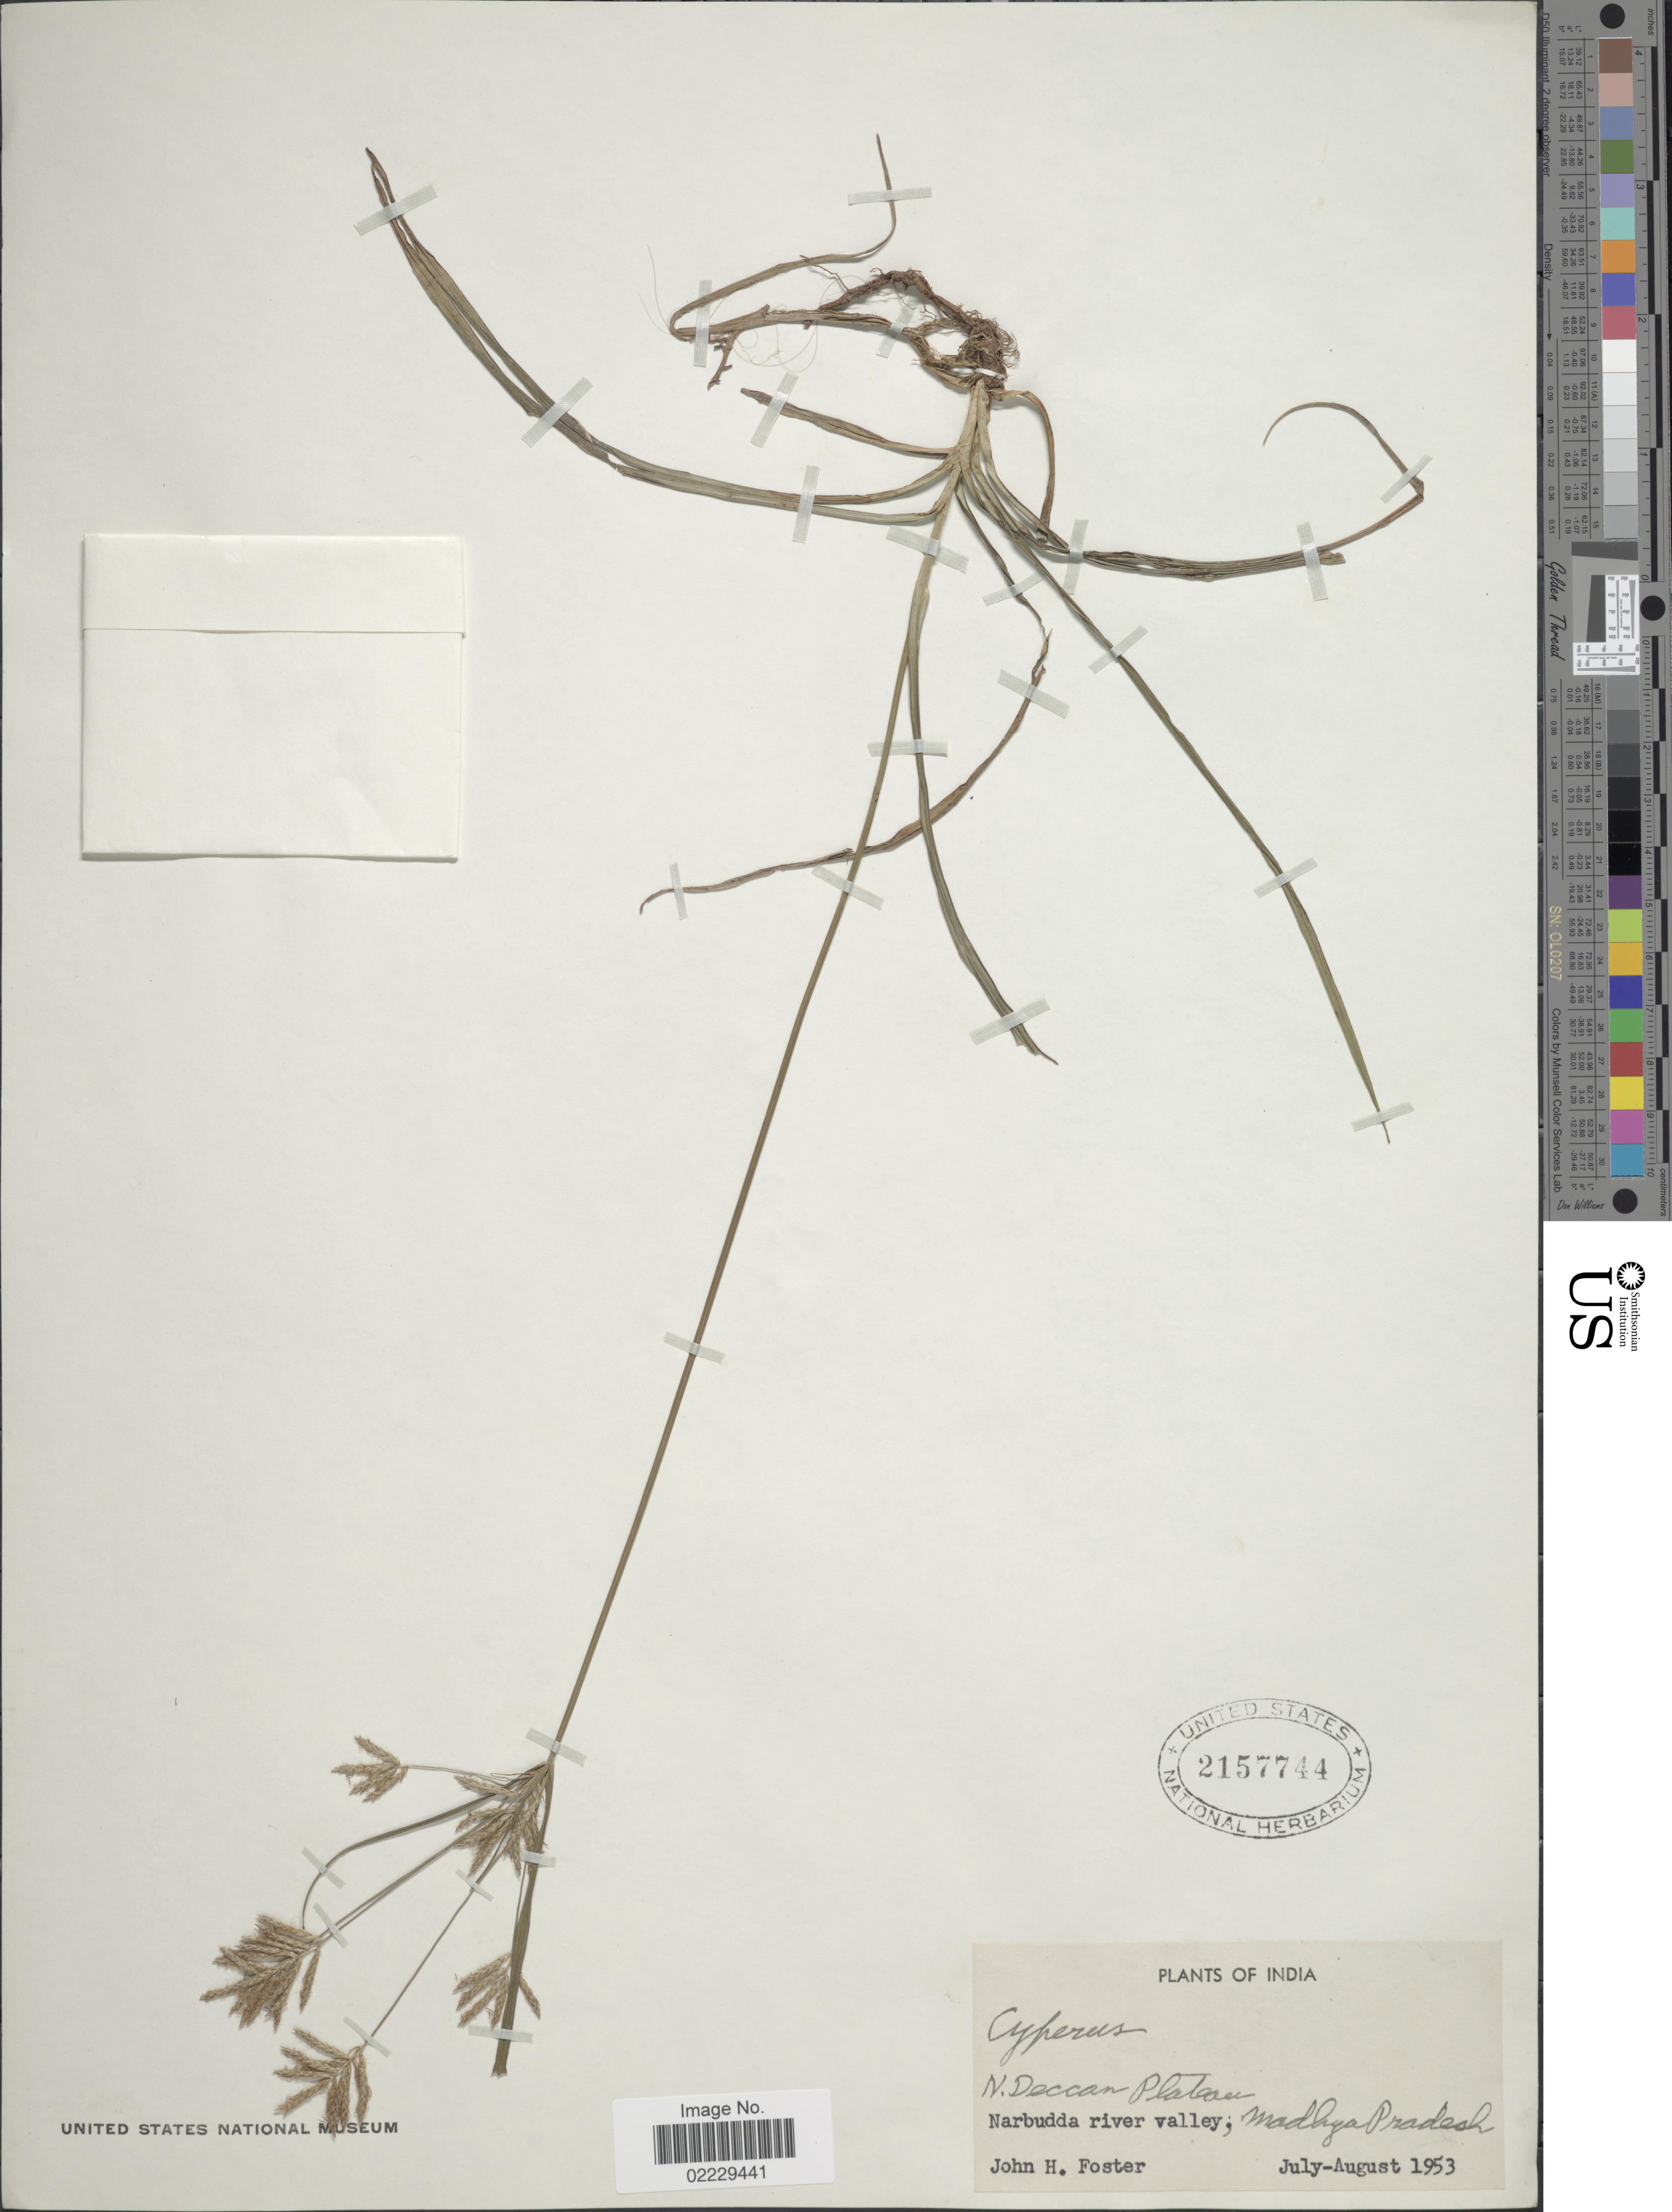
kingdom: Plantae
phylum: Tracheophyta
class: Liliopsida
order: Poales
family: Cyperaceae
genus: Cyperus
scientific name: Cyperus esculentus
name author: L.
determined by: Strong, Mark T., (BOT), Smithsonian Institution - National Museum of Natural History (UNITED STATES)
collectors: J. Foster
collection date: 1953-07/1953-08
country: India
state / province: Madhya Pradesh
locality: Narbudda river Valley, Madhya Pradesh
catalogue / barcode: US 2157744